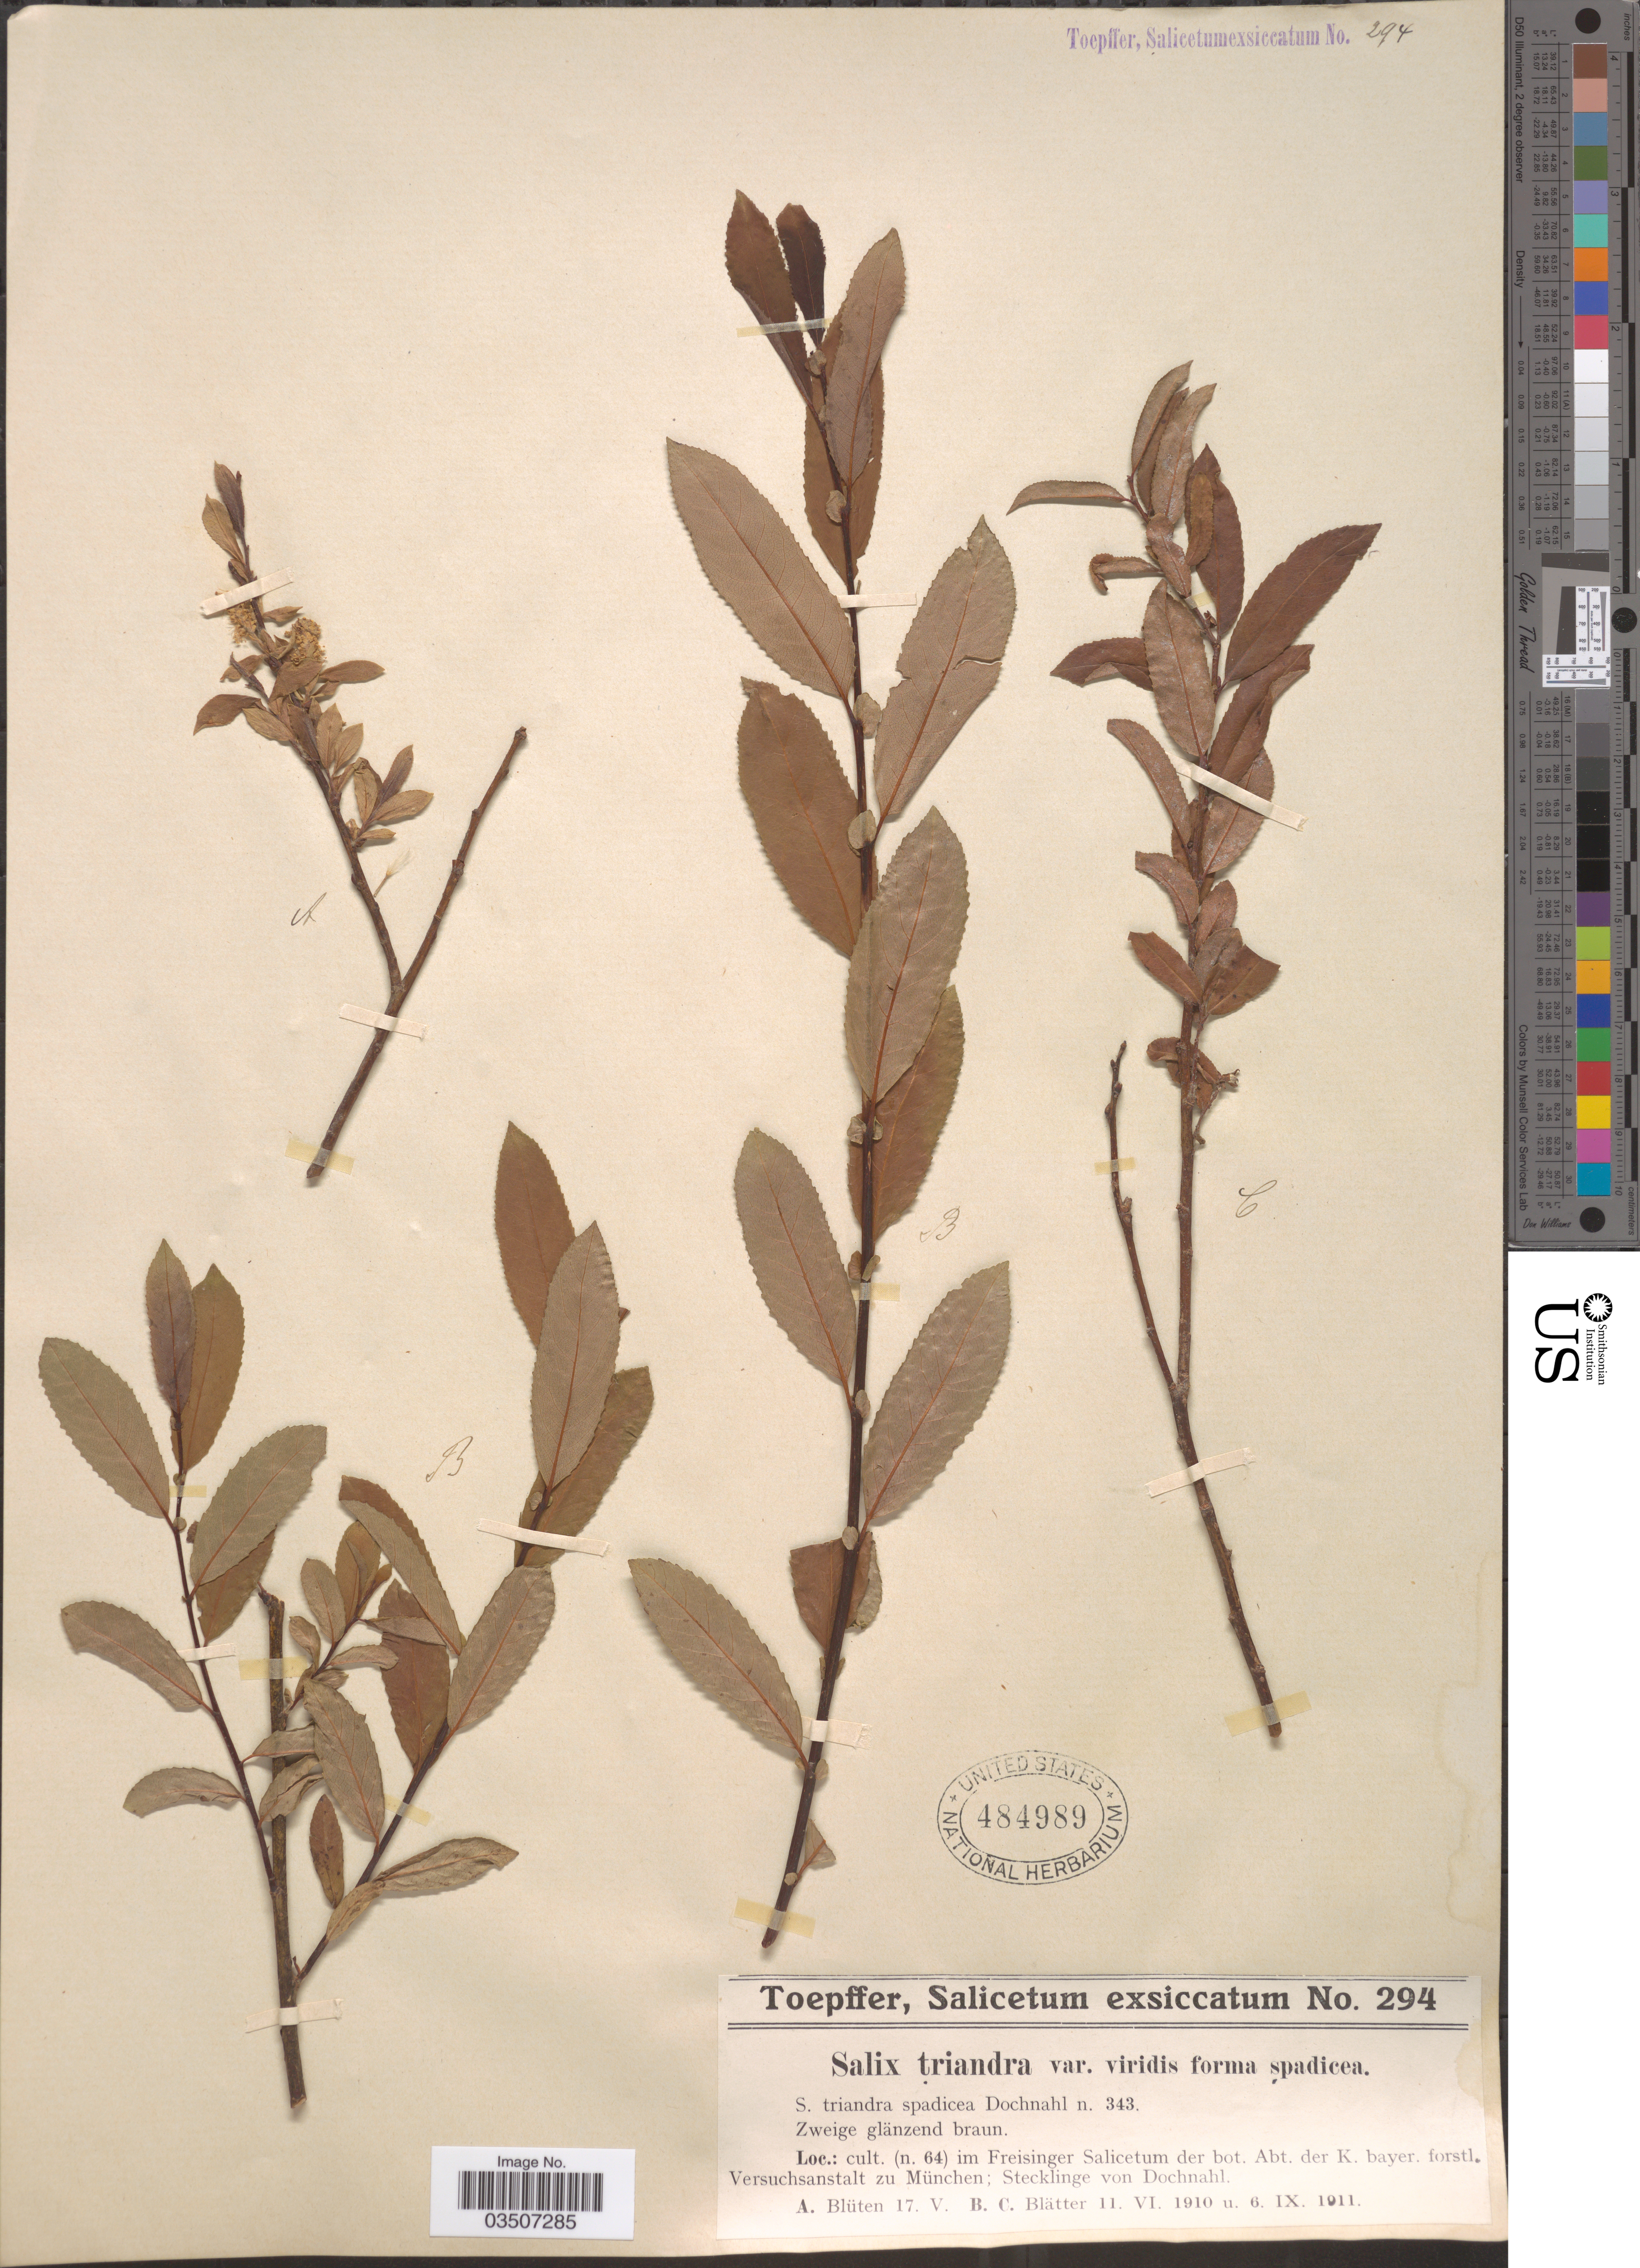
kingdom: Plantae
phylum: Tracheophyta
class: Magnoliopsida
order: Malpighiales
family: Salicaceae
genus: Salix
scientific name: Salix triandra var. viridis f. spadicea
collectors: A. Toepffer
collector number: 294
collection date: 1911-05-17/1911-09-06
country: Germany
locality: Im Freisinger Salicetum der bot. Abt. der K. bayer. forstl. Versuchsanstalt zu München.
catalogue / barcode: US 484989